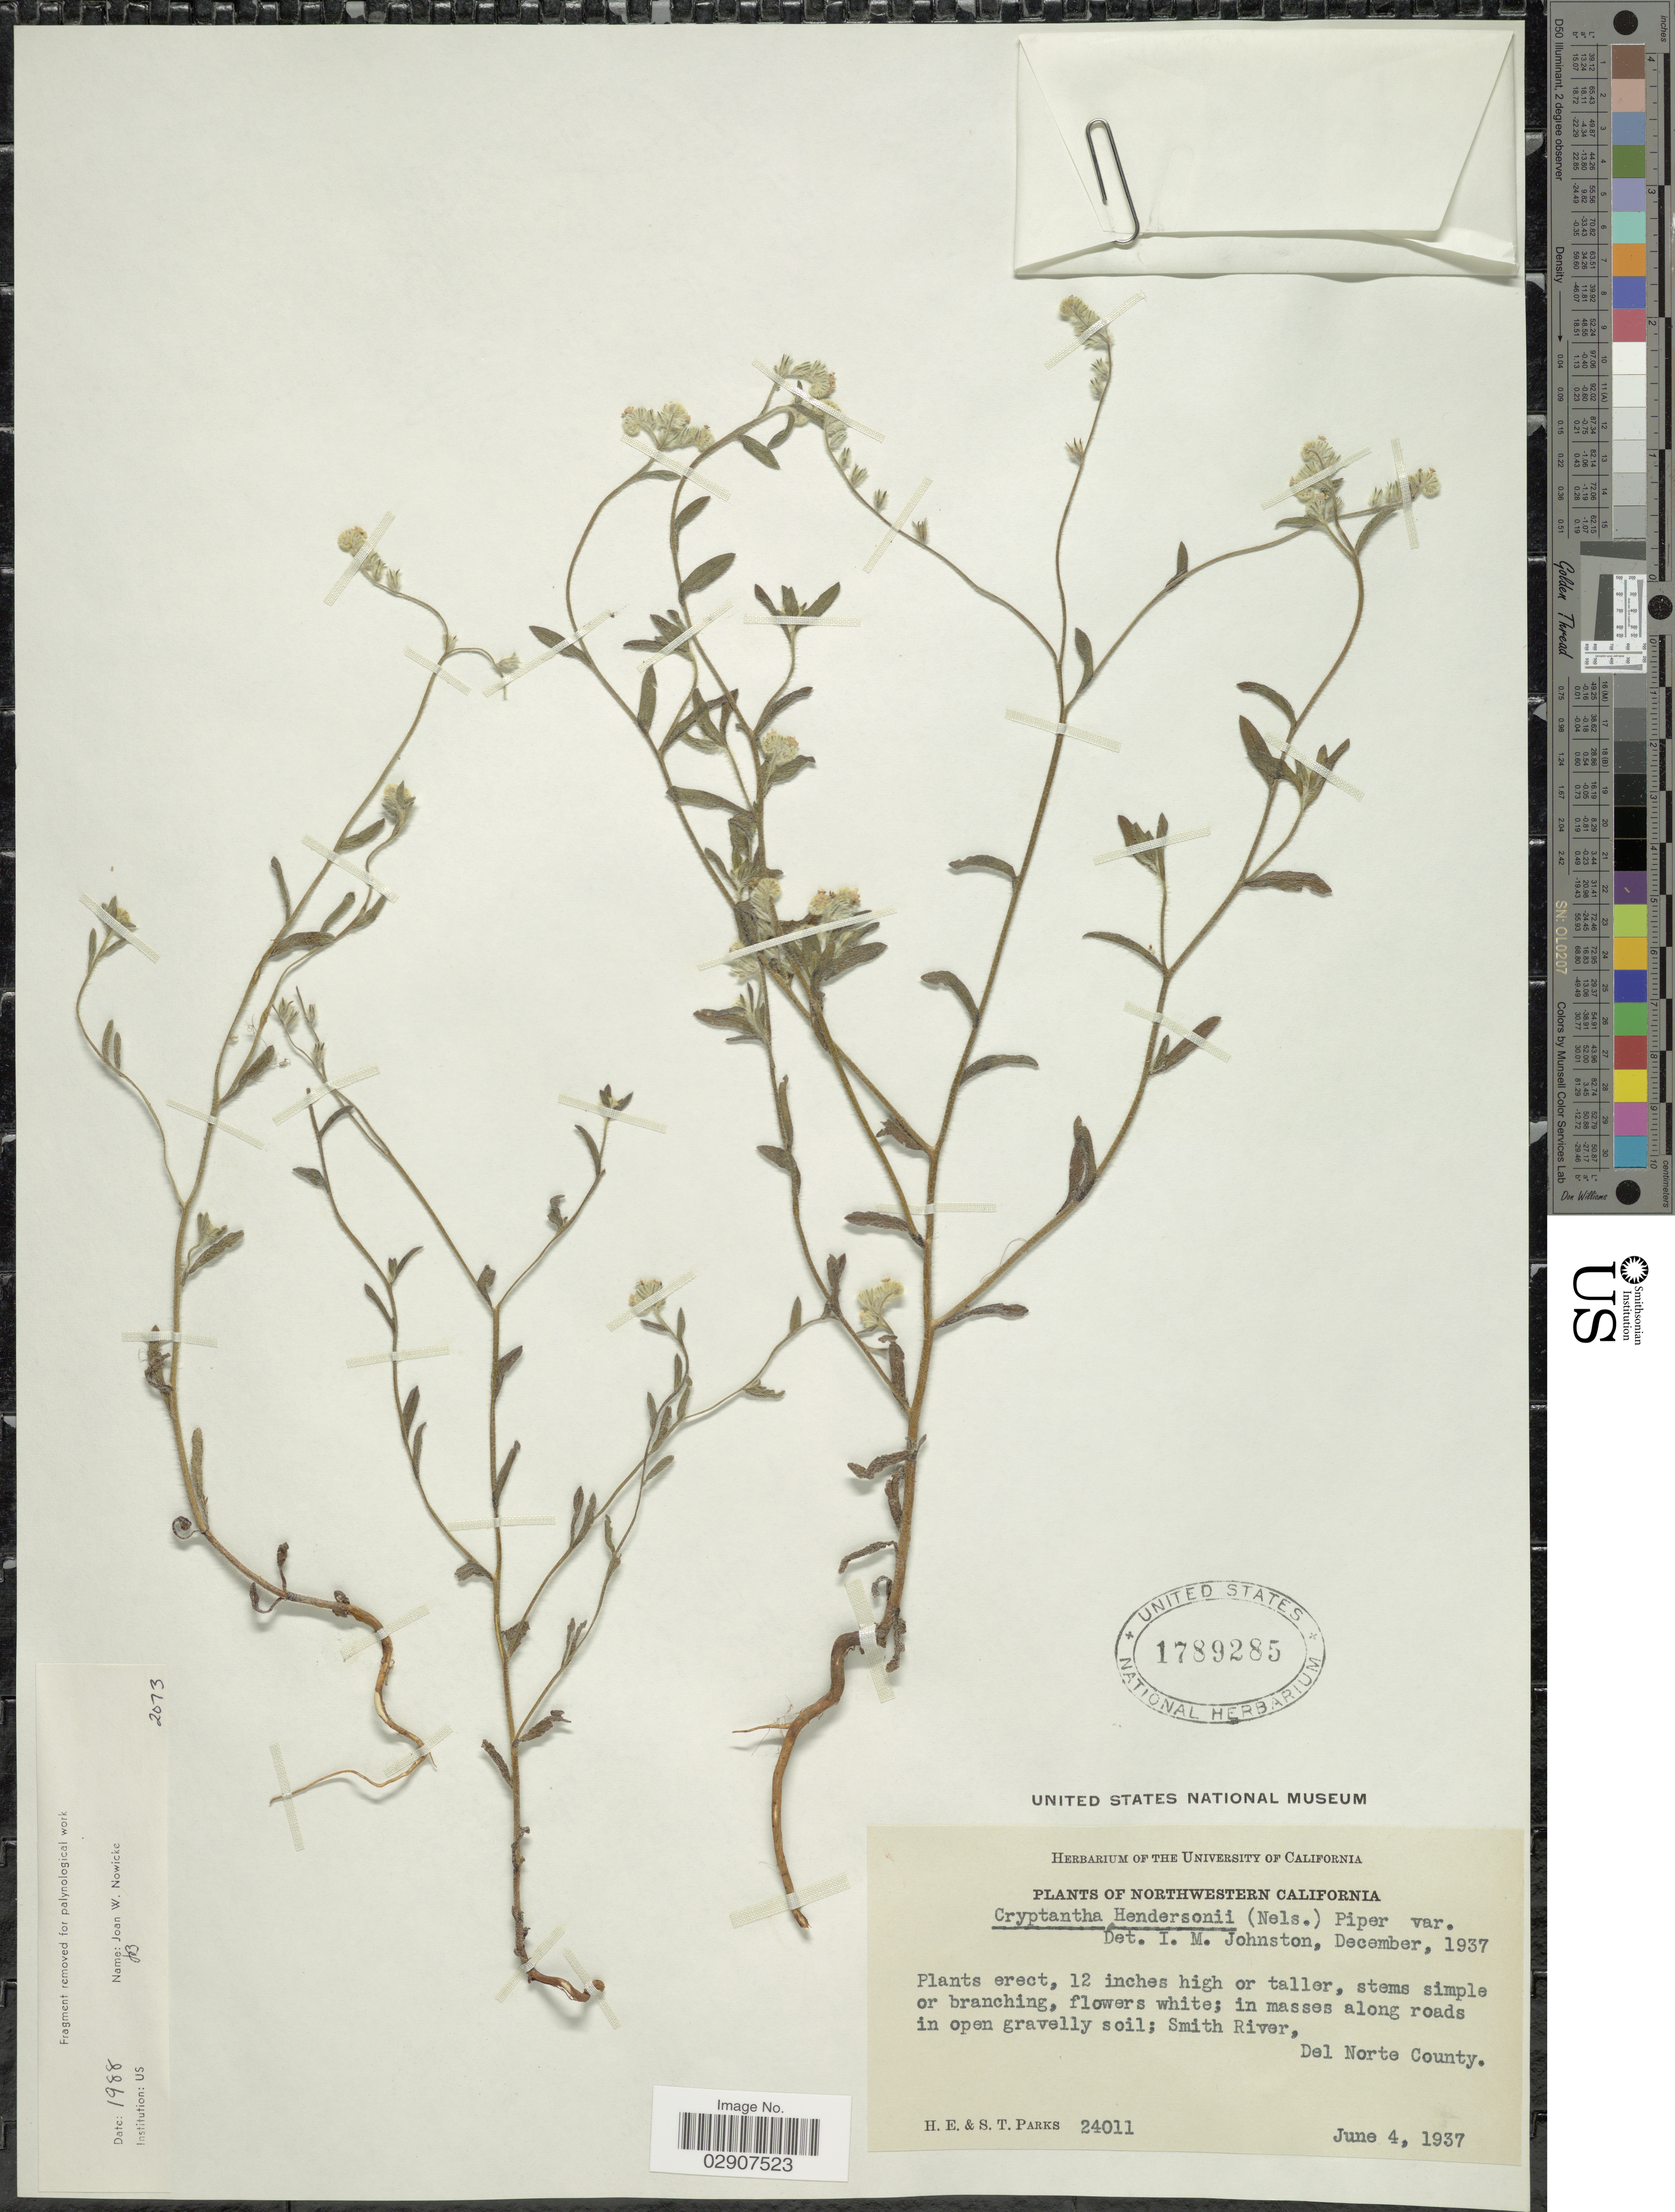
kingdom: Plantae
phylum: Tracheophyta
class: Magnoliopsida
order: Boraginales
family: Boraginaceae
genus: Cryptantha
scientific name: Cryptantha hendersonii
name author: (A. Nelson) A. Nelson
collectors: H. E. Parks & S. Parks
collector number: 24011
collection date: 1937-06-04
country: United States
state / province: California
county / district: Del Norte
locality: Northwestern California, Smith River, Del Norte County.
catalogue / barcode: US 1789285